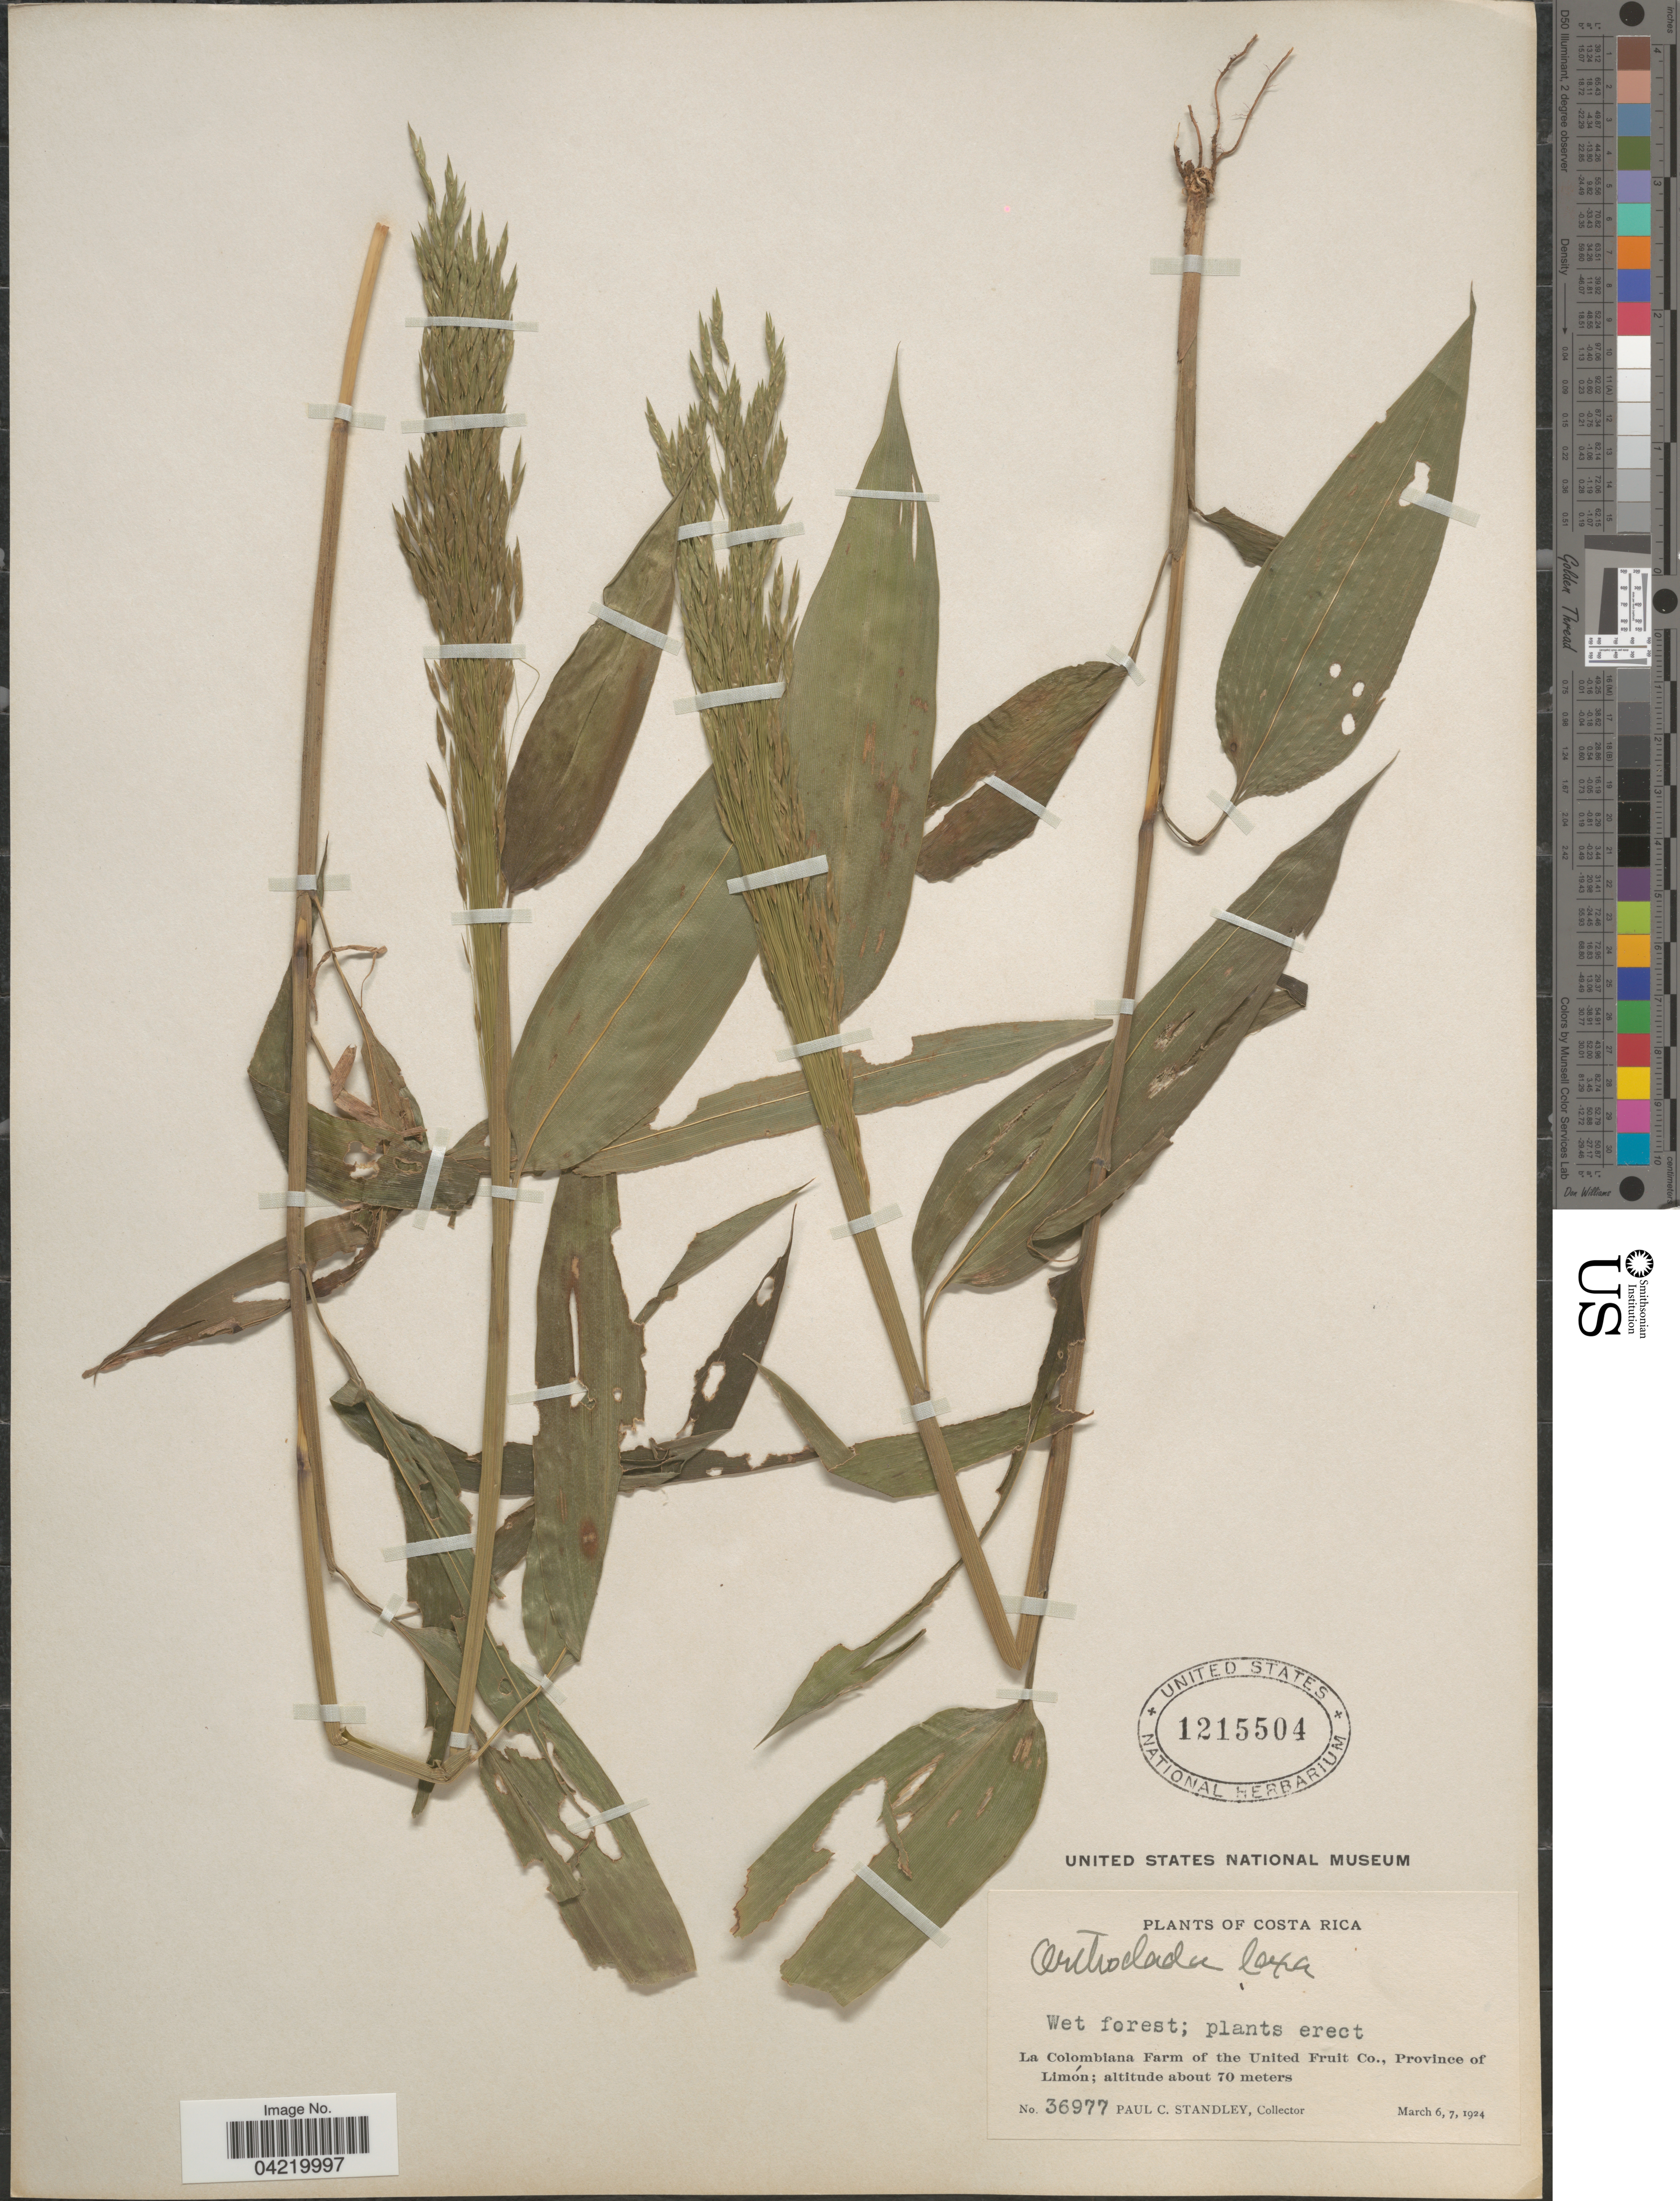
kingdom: Plantae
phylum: Tracheophyta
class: Liliopsida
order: Poales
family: Poaceae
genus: Orthoclada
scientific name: Orthoclada laxa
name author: P. Beauv.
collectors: P. C. Standley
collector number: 36977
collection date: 1924-03-06/1924-03-07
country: Costa Rica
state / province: Limón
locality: Wet forest. La Colombiana Farm of the United Fruit Co.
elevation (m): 70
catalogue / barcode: US 1215504